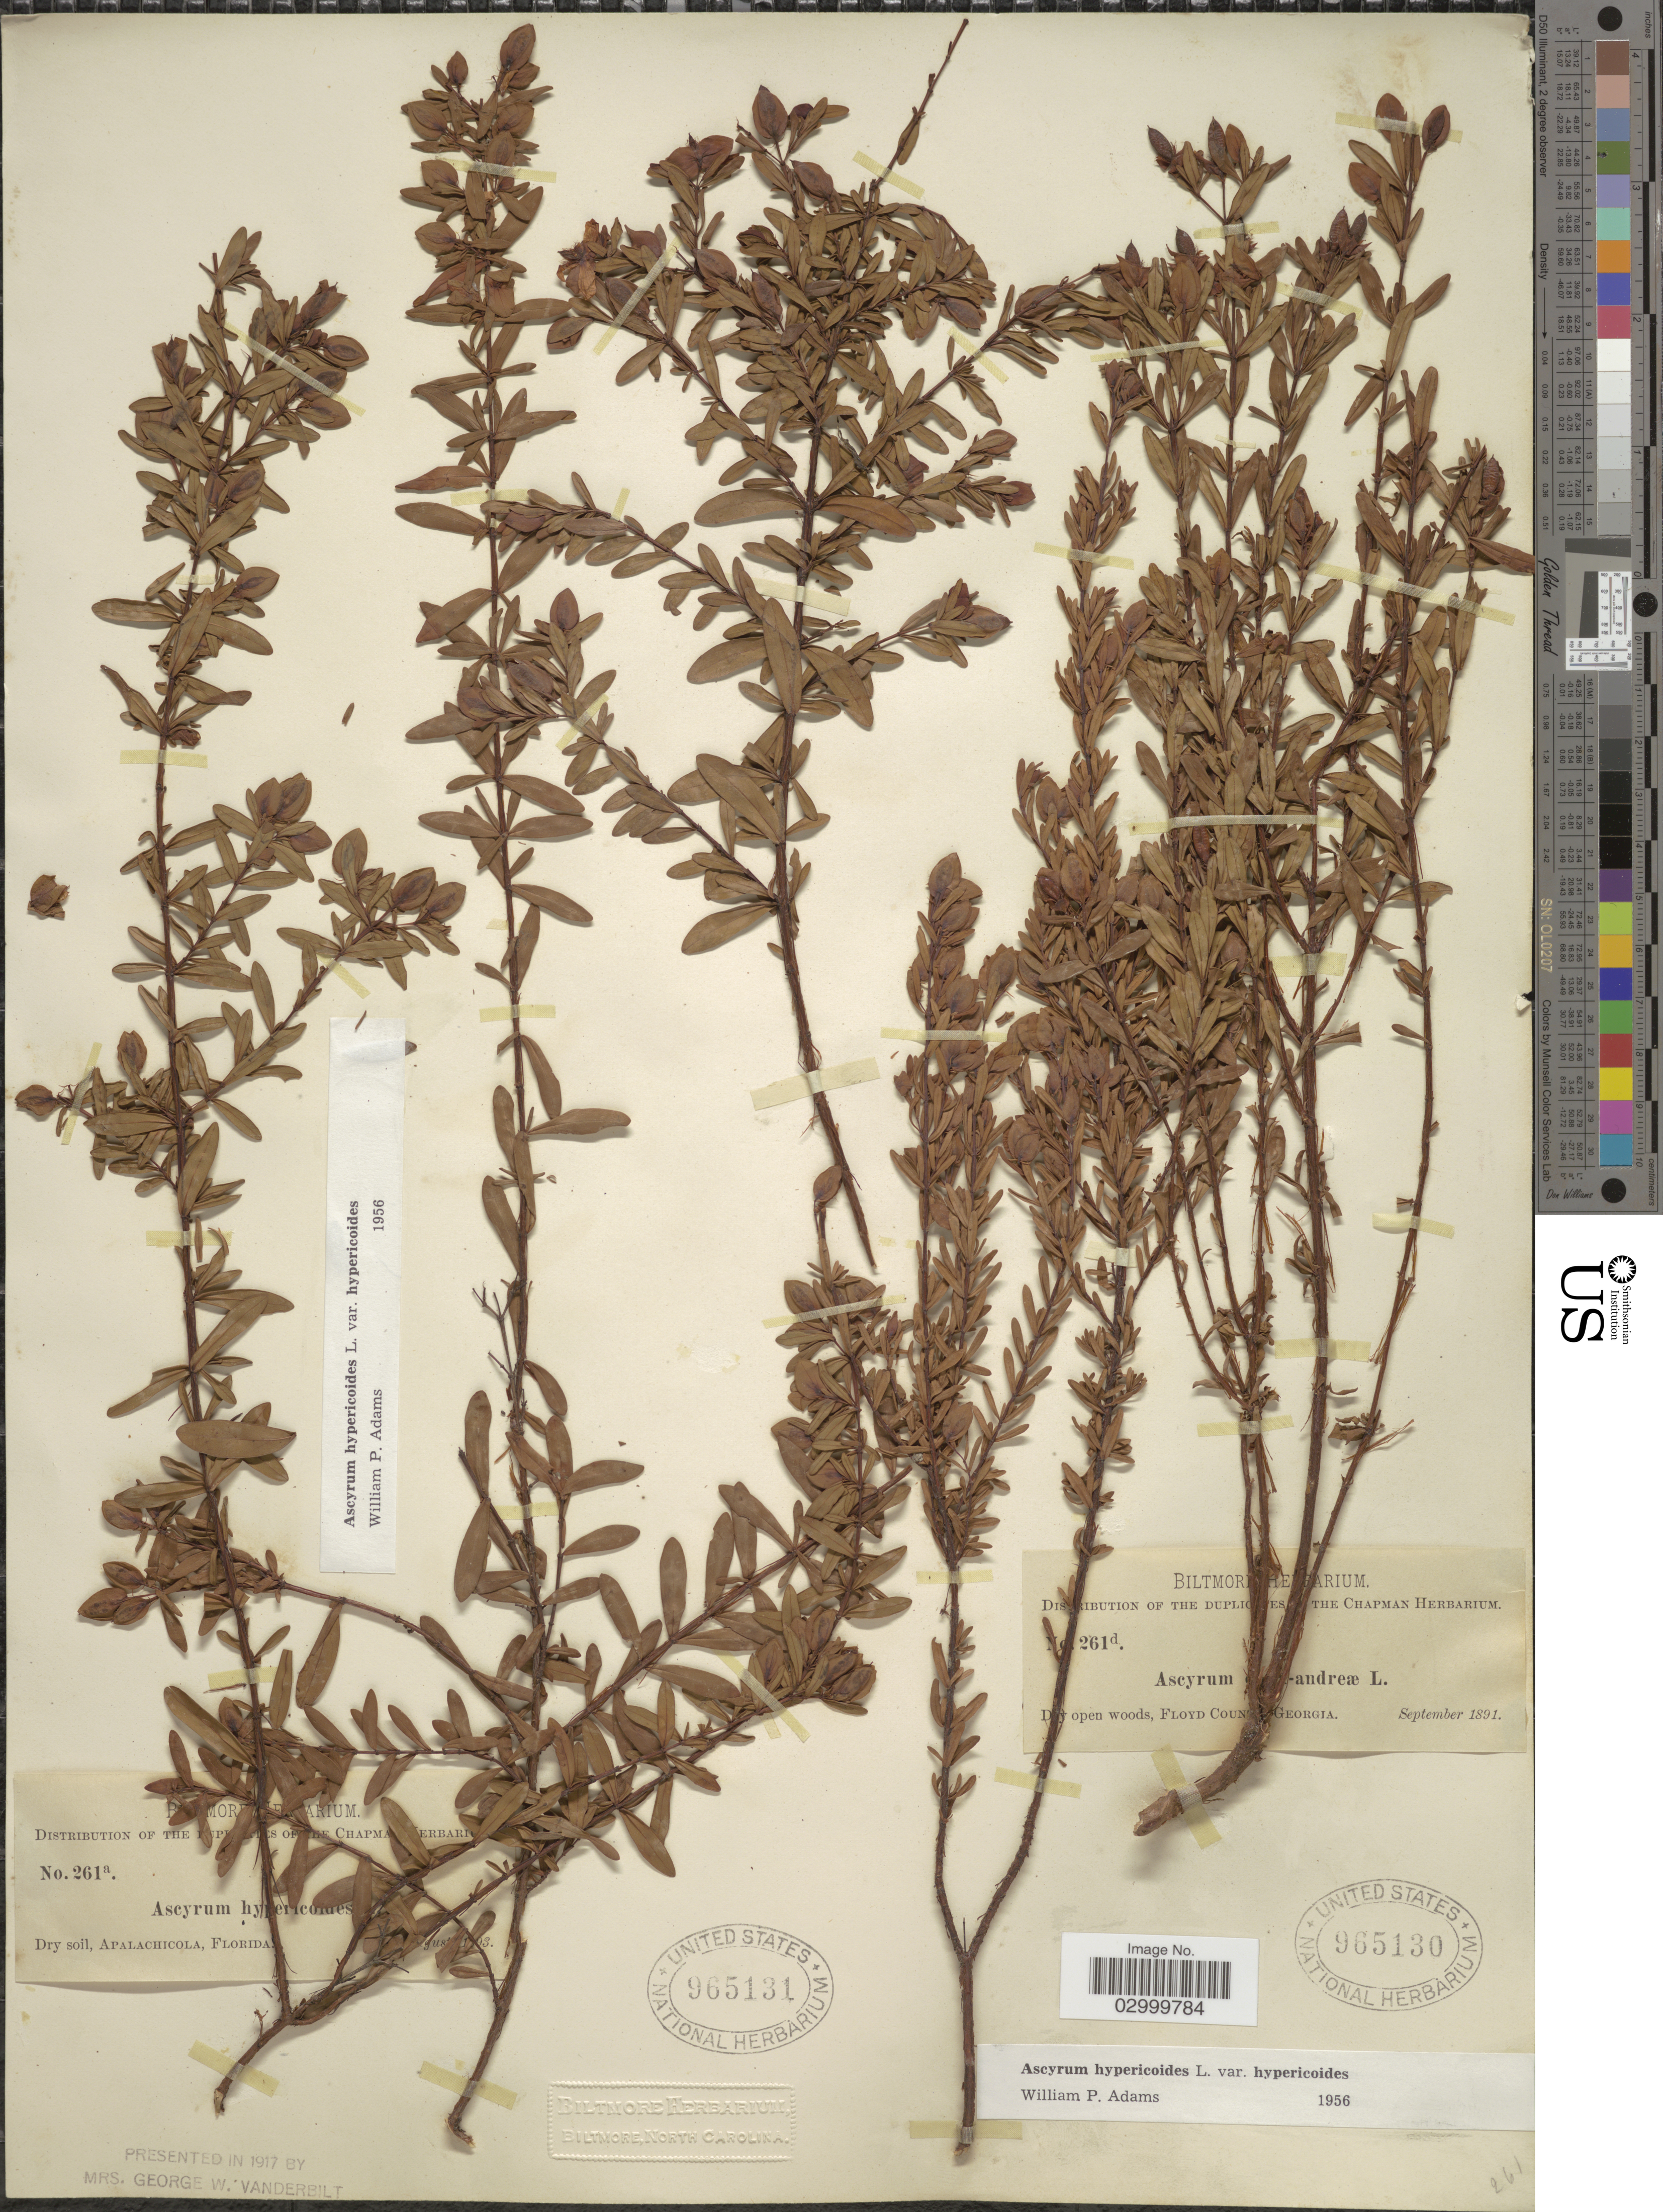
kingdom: Plantae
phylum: Tracheophyta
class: Magnoliopsida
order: Malpighiales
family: Hypericaceae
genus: Hypericum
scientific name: Hypericum hypericoides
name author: (L.) Crantz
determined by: Strong, Mark T., (BOT), Smithsonian Institution - National Museum of Natural History (UNITED STATES)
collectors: ex herb. Biltmore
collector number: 261a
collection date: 1893-08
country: United States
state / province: Florida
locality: Apalachicola.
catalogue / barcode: US 965131